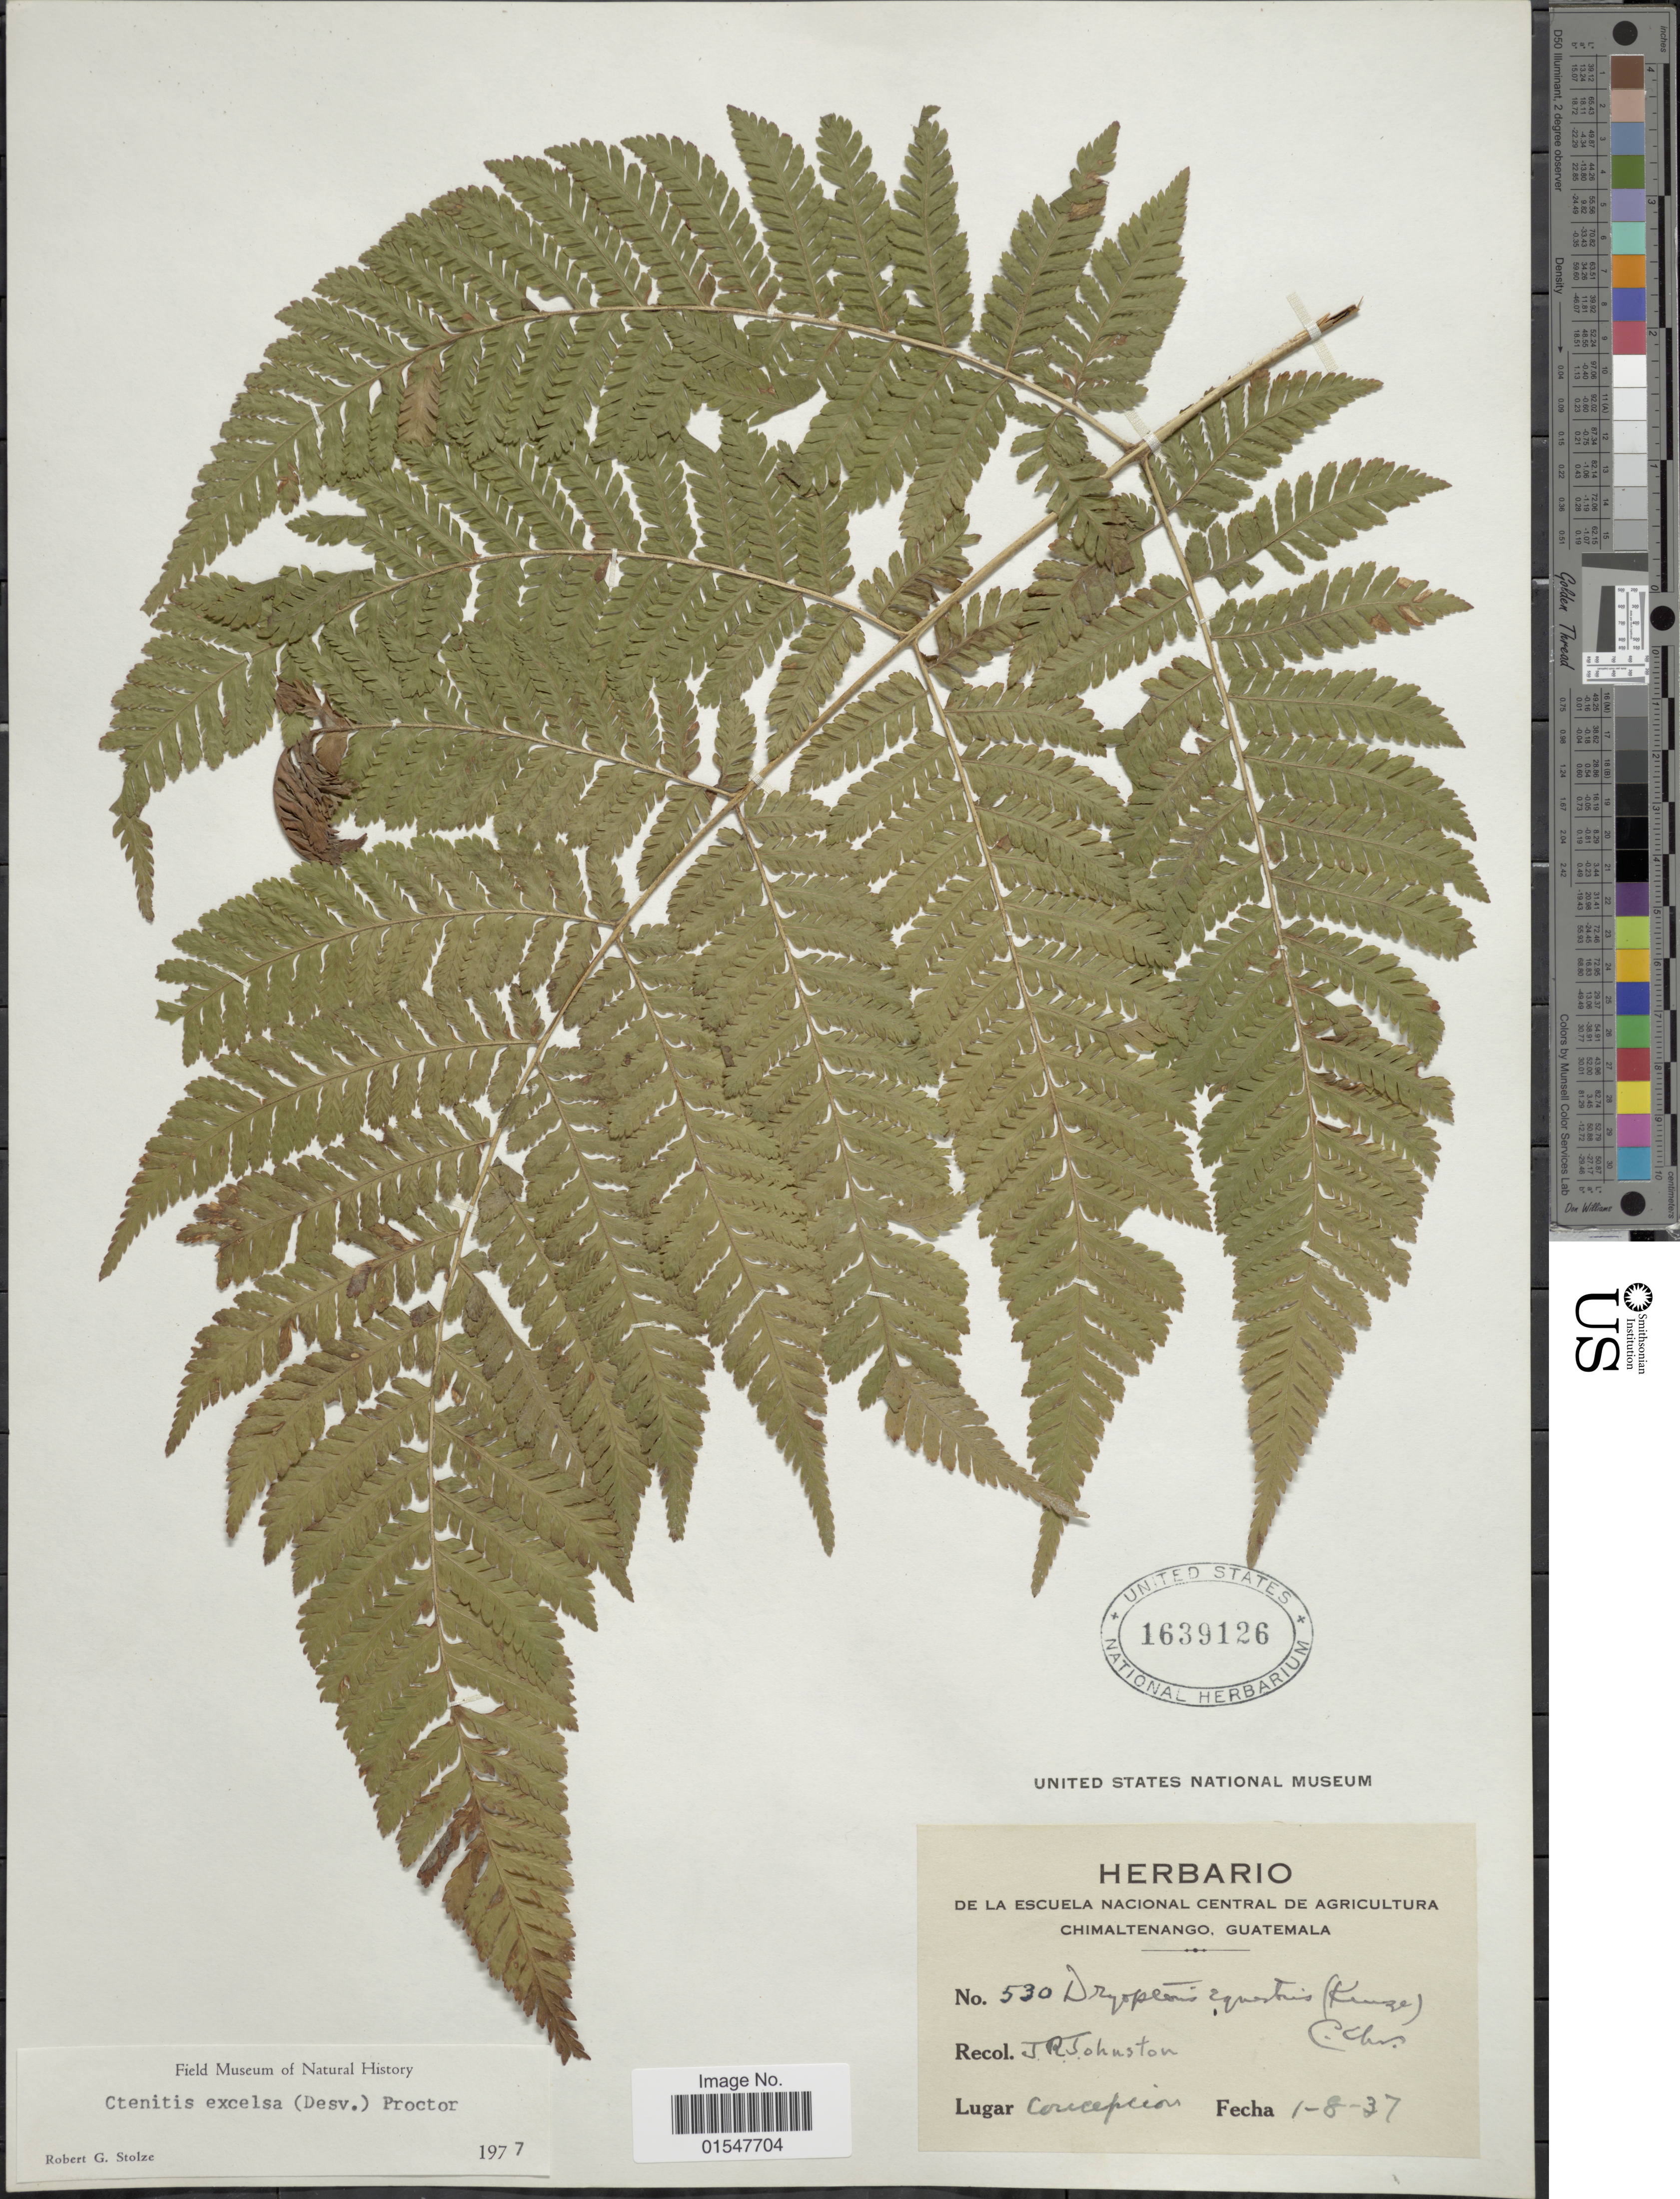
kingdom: Plantae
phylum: Tracheophyta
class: Polypodiopsida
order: Polypodiales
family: Dryopteridaceae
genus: Ctenitis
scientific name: Ctenitis excelsa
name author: (Desv.) Proctor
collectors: J. Johnston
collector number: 530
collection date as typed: Transcribed d/m/y: 1/8/37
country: Guatemala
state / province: Chimaltenango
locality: Concepcion.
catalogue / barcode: US 1639126